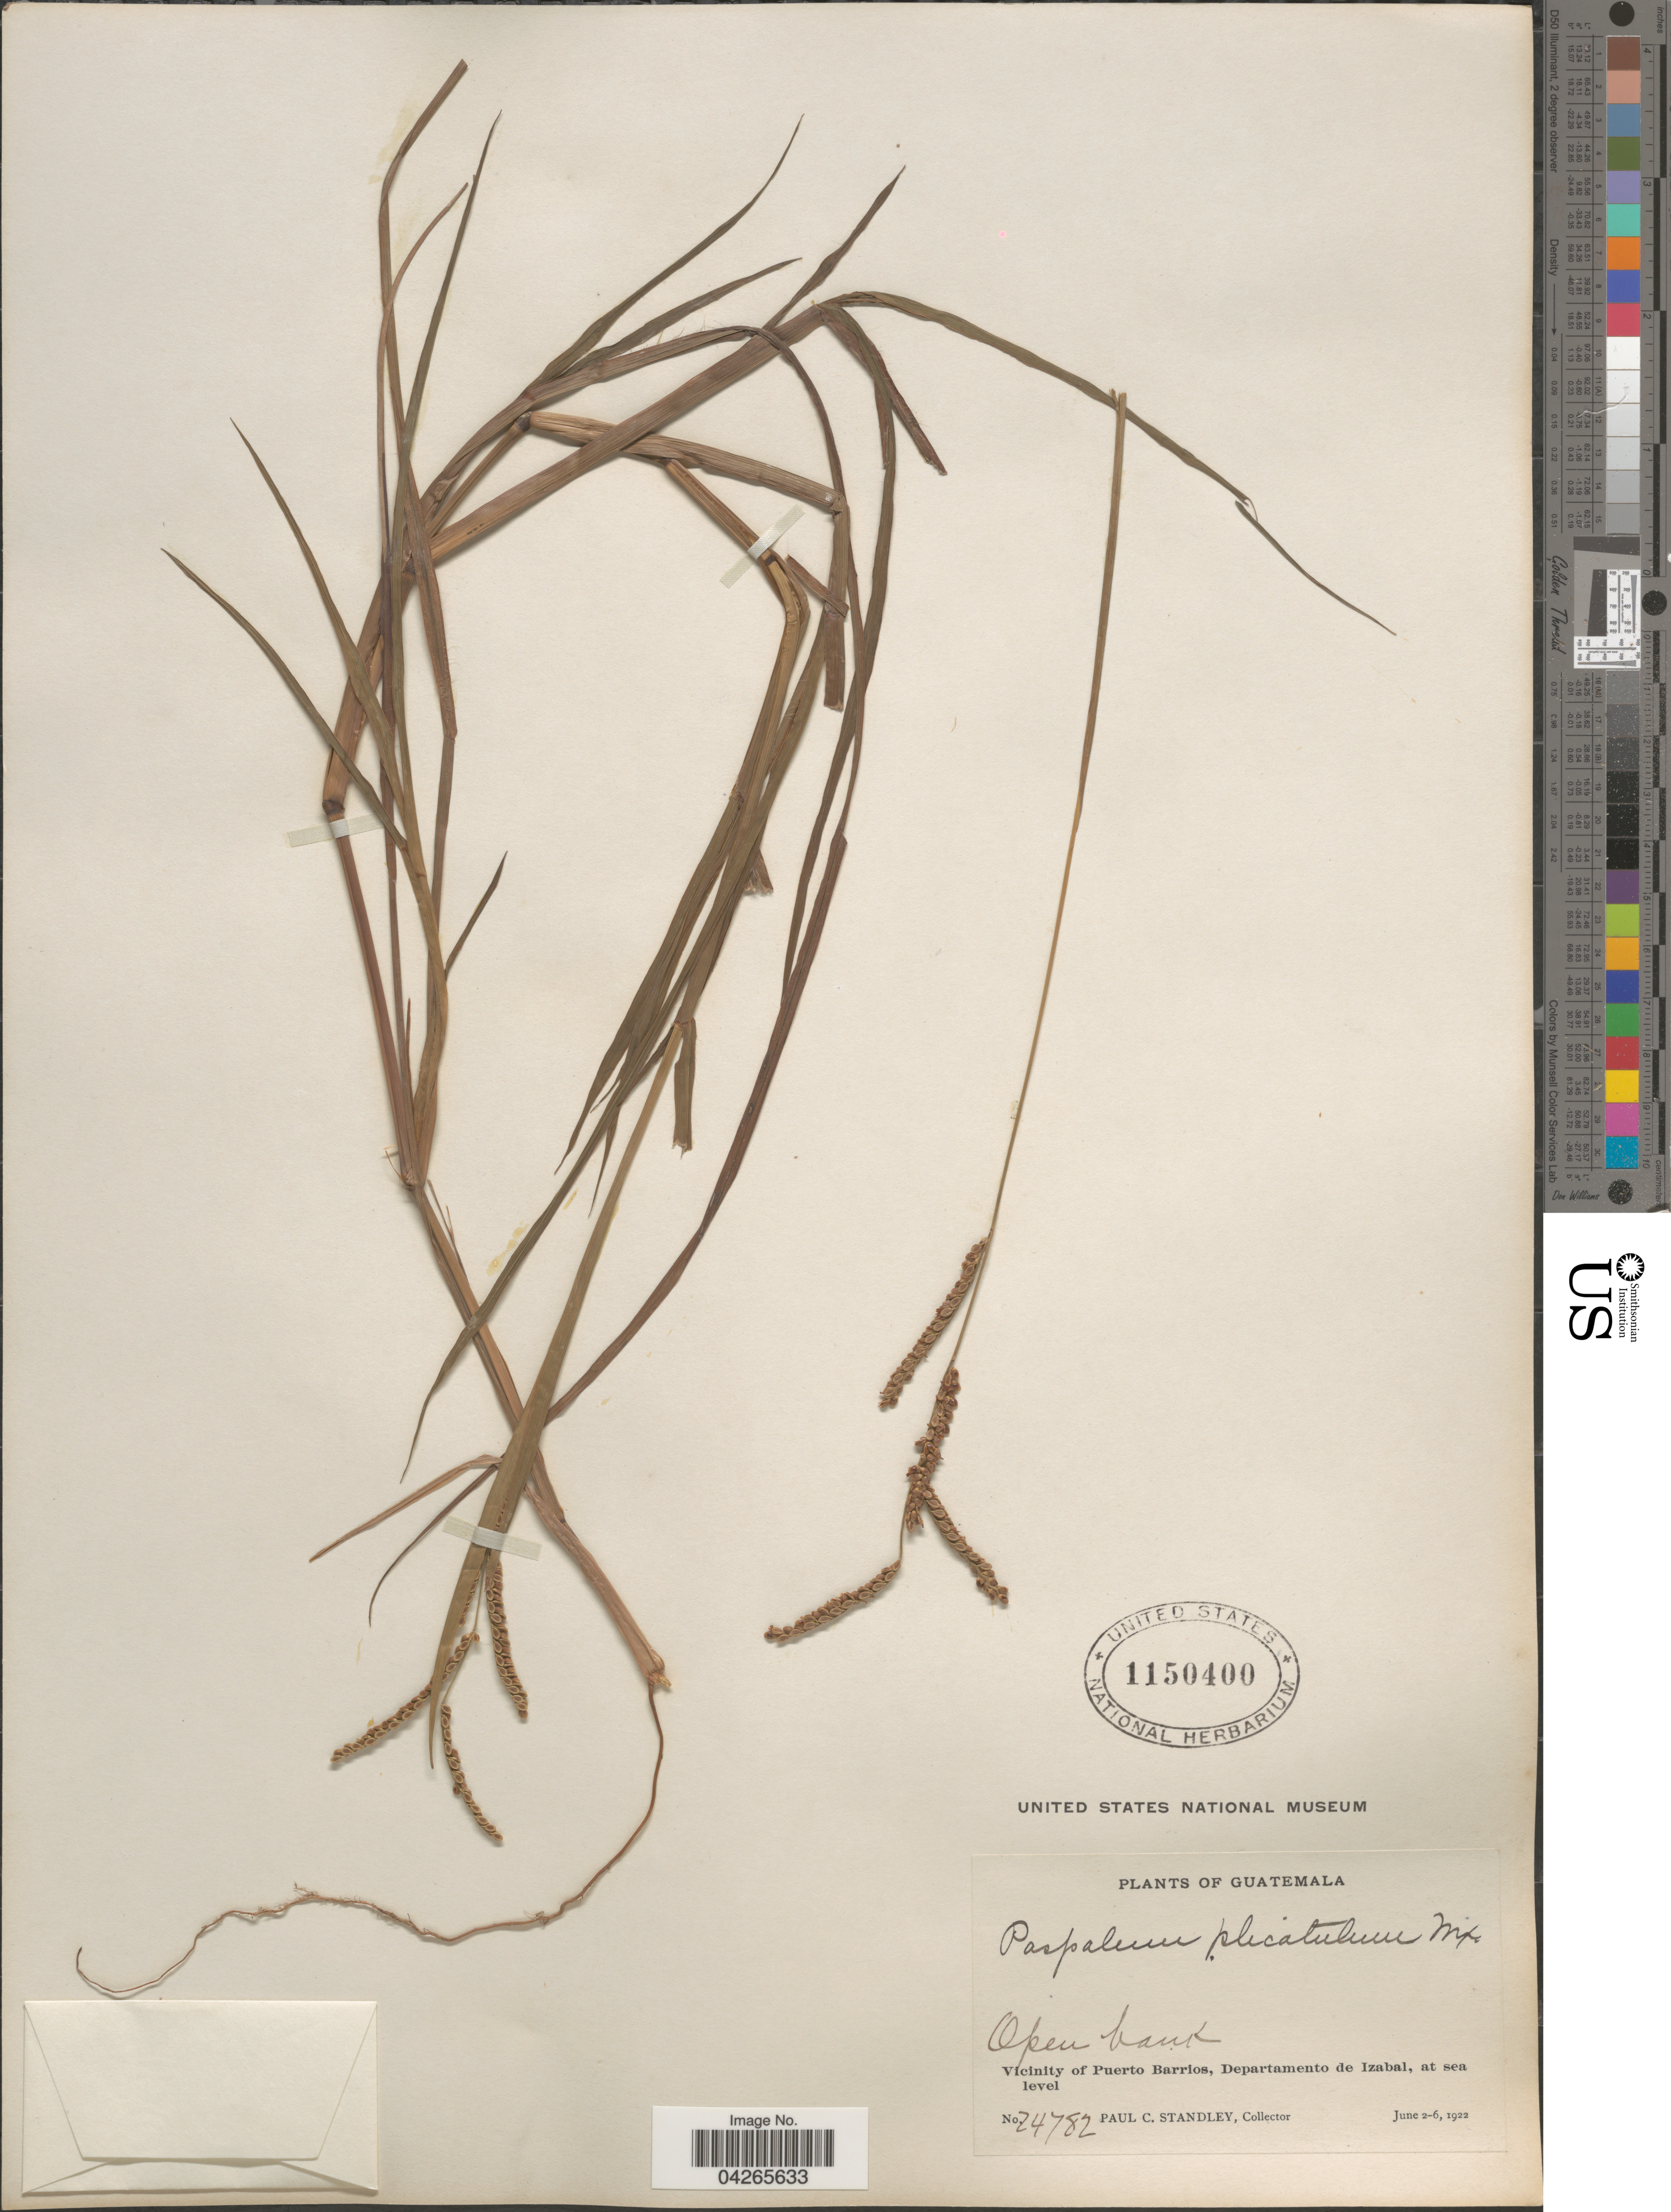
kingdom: Plantae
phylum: Tracheophyta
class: Liliopsida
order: Poales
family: Poaceae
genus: Paspalum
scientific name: Paspalum plicatulum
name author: Michx.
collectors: P. C. Standley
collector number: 24782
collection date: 1922-06-02/1922-06-06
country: Guatemala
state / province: Izabal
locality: Open bank. Vicinity of Puerto Barrios, Departamento de Izabal.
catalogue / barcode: US 1150400